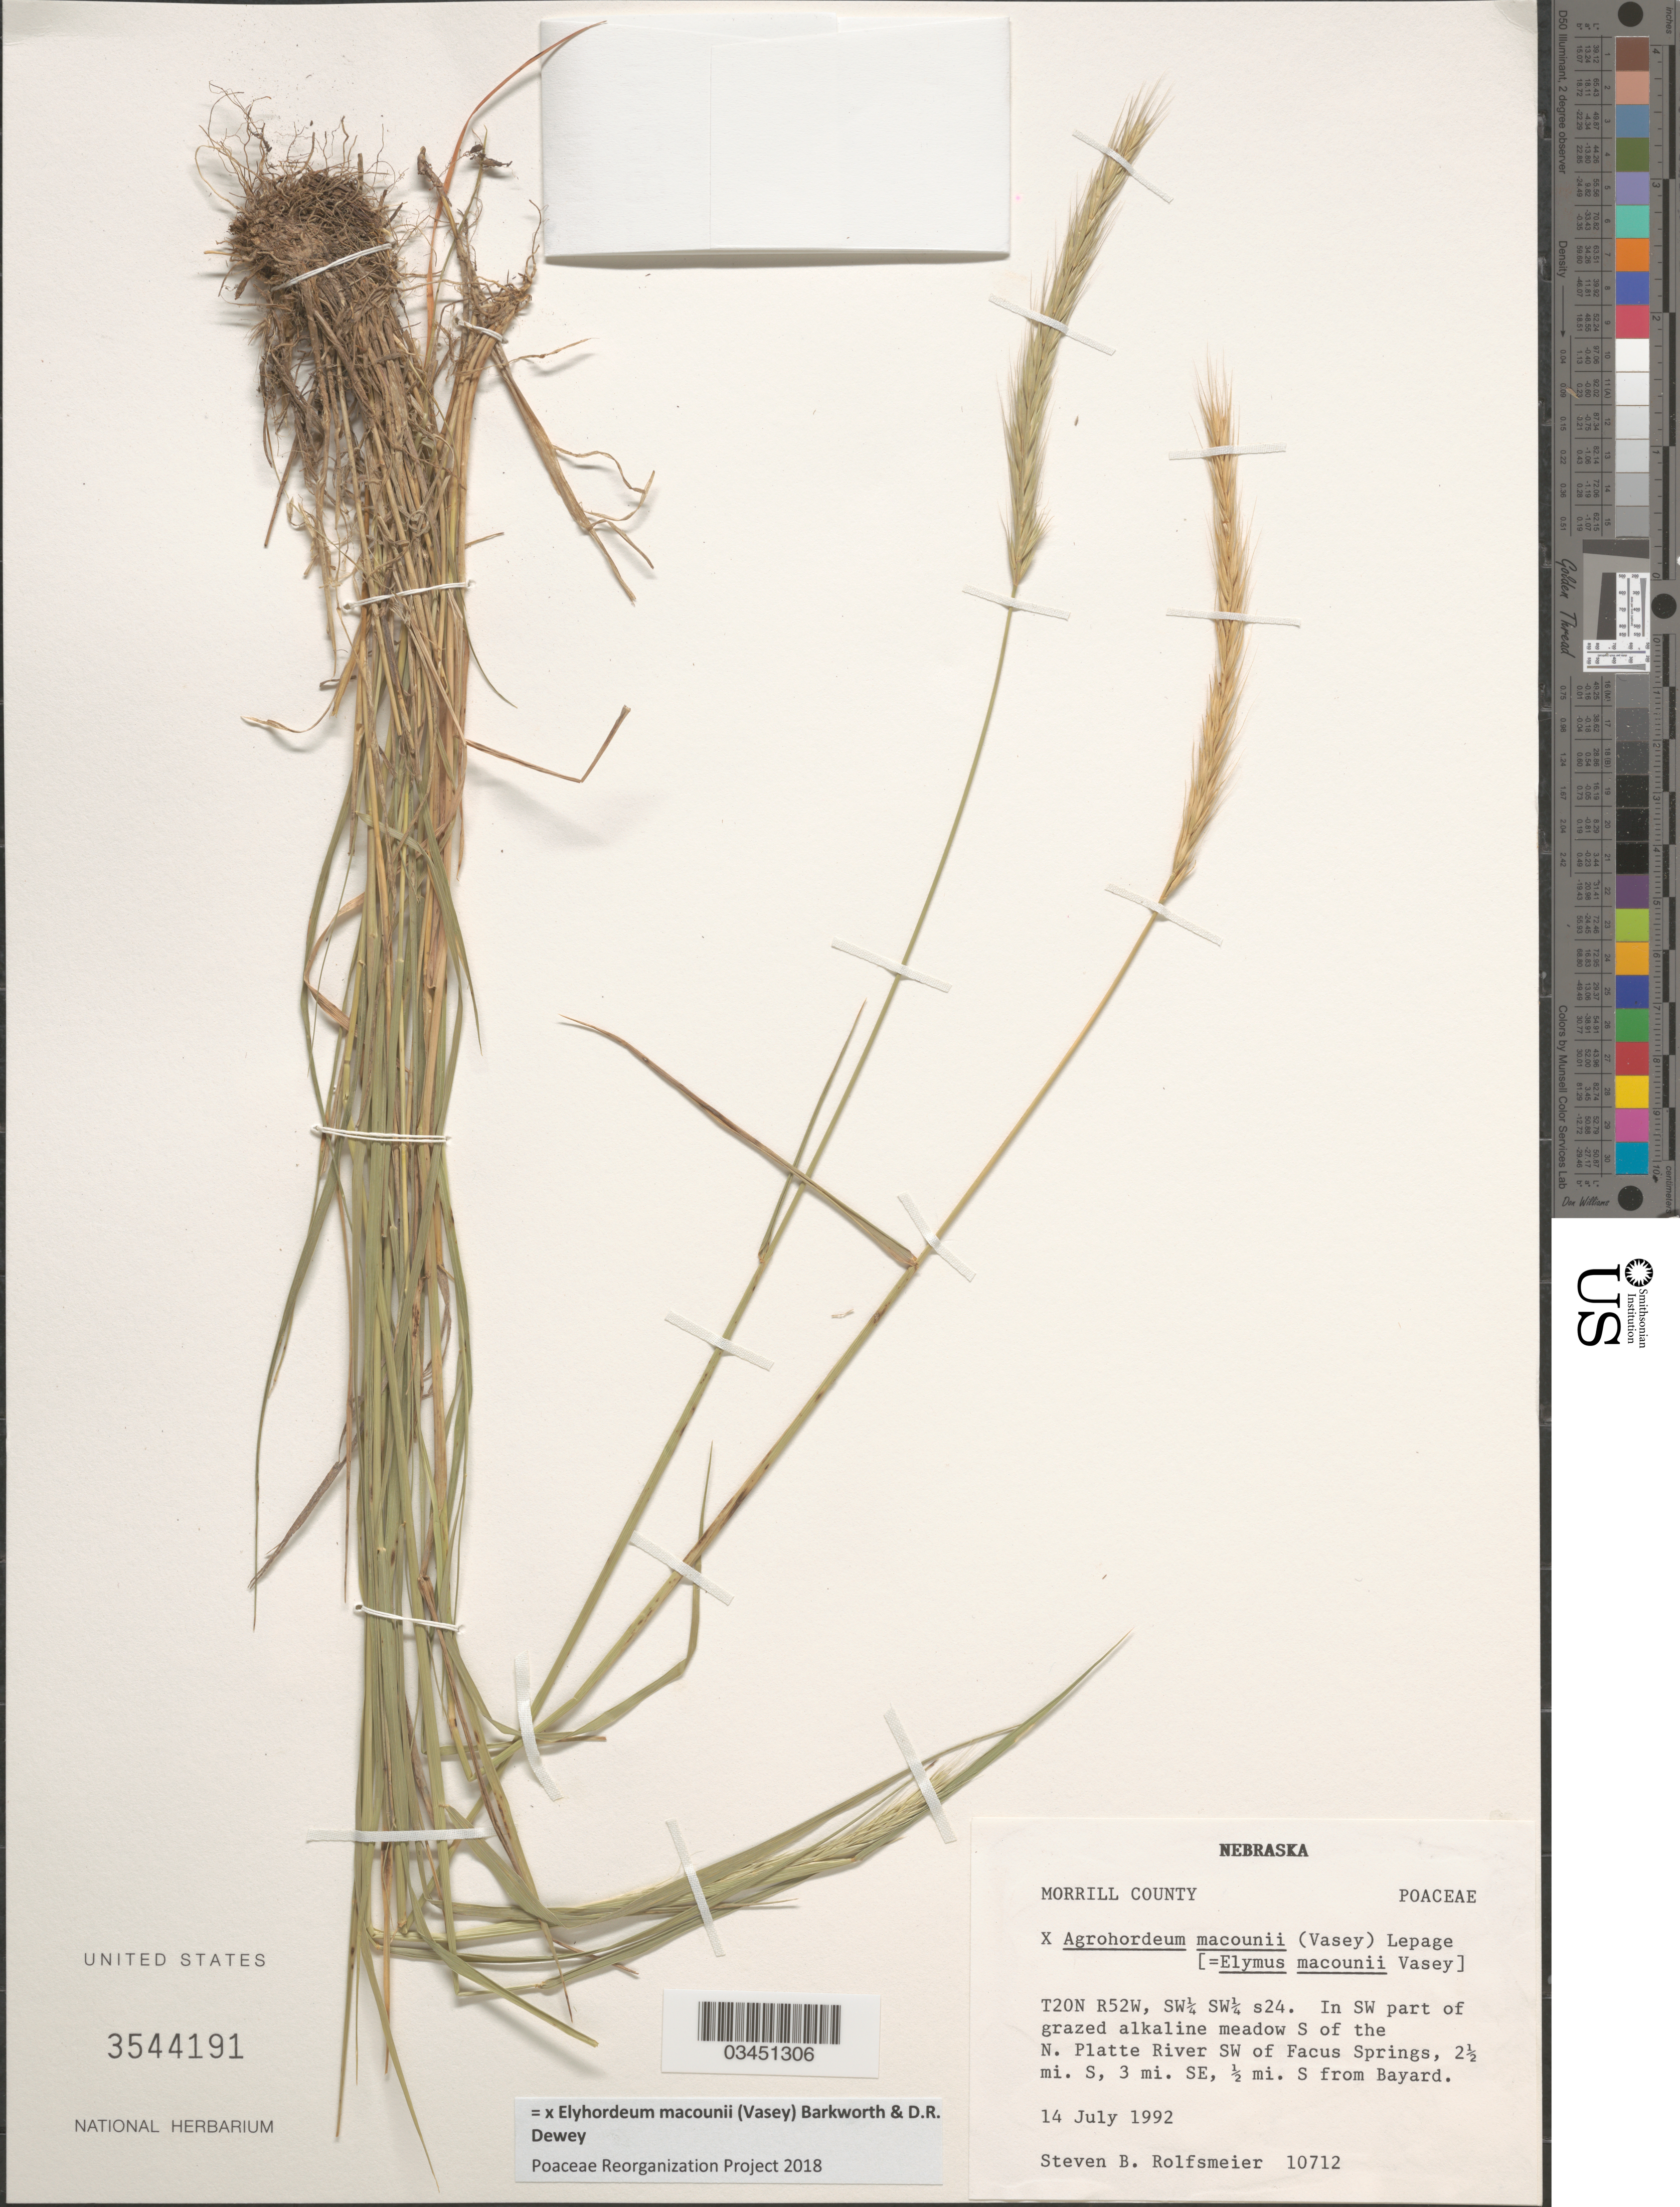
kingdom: Plantae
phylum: Tracheophyta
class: Liliopsida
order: Poales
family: Poaceae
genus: Elyhordeum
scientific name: x Elyhordeum macounii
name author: (Vasey) Barkworth & Dewey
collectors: S. Rolfsmeier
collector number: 10712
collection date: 1992-07-14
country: United States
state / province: Nebraska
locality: Morrill County. T20N R52W, SW¼ SW¼ s24. In SW part of grazed alkaline meadow S of the N. Platte River SW of Facus Springs, 2½ mi. S, 3 mi. SE, ½ mi. S from Bayard.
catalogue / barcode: US 3544191